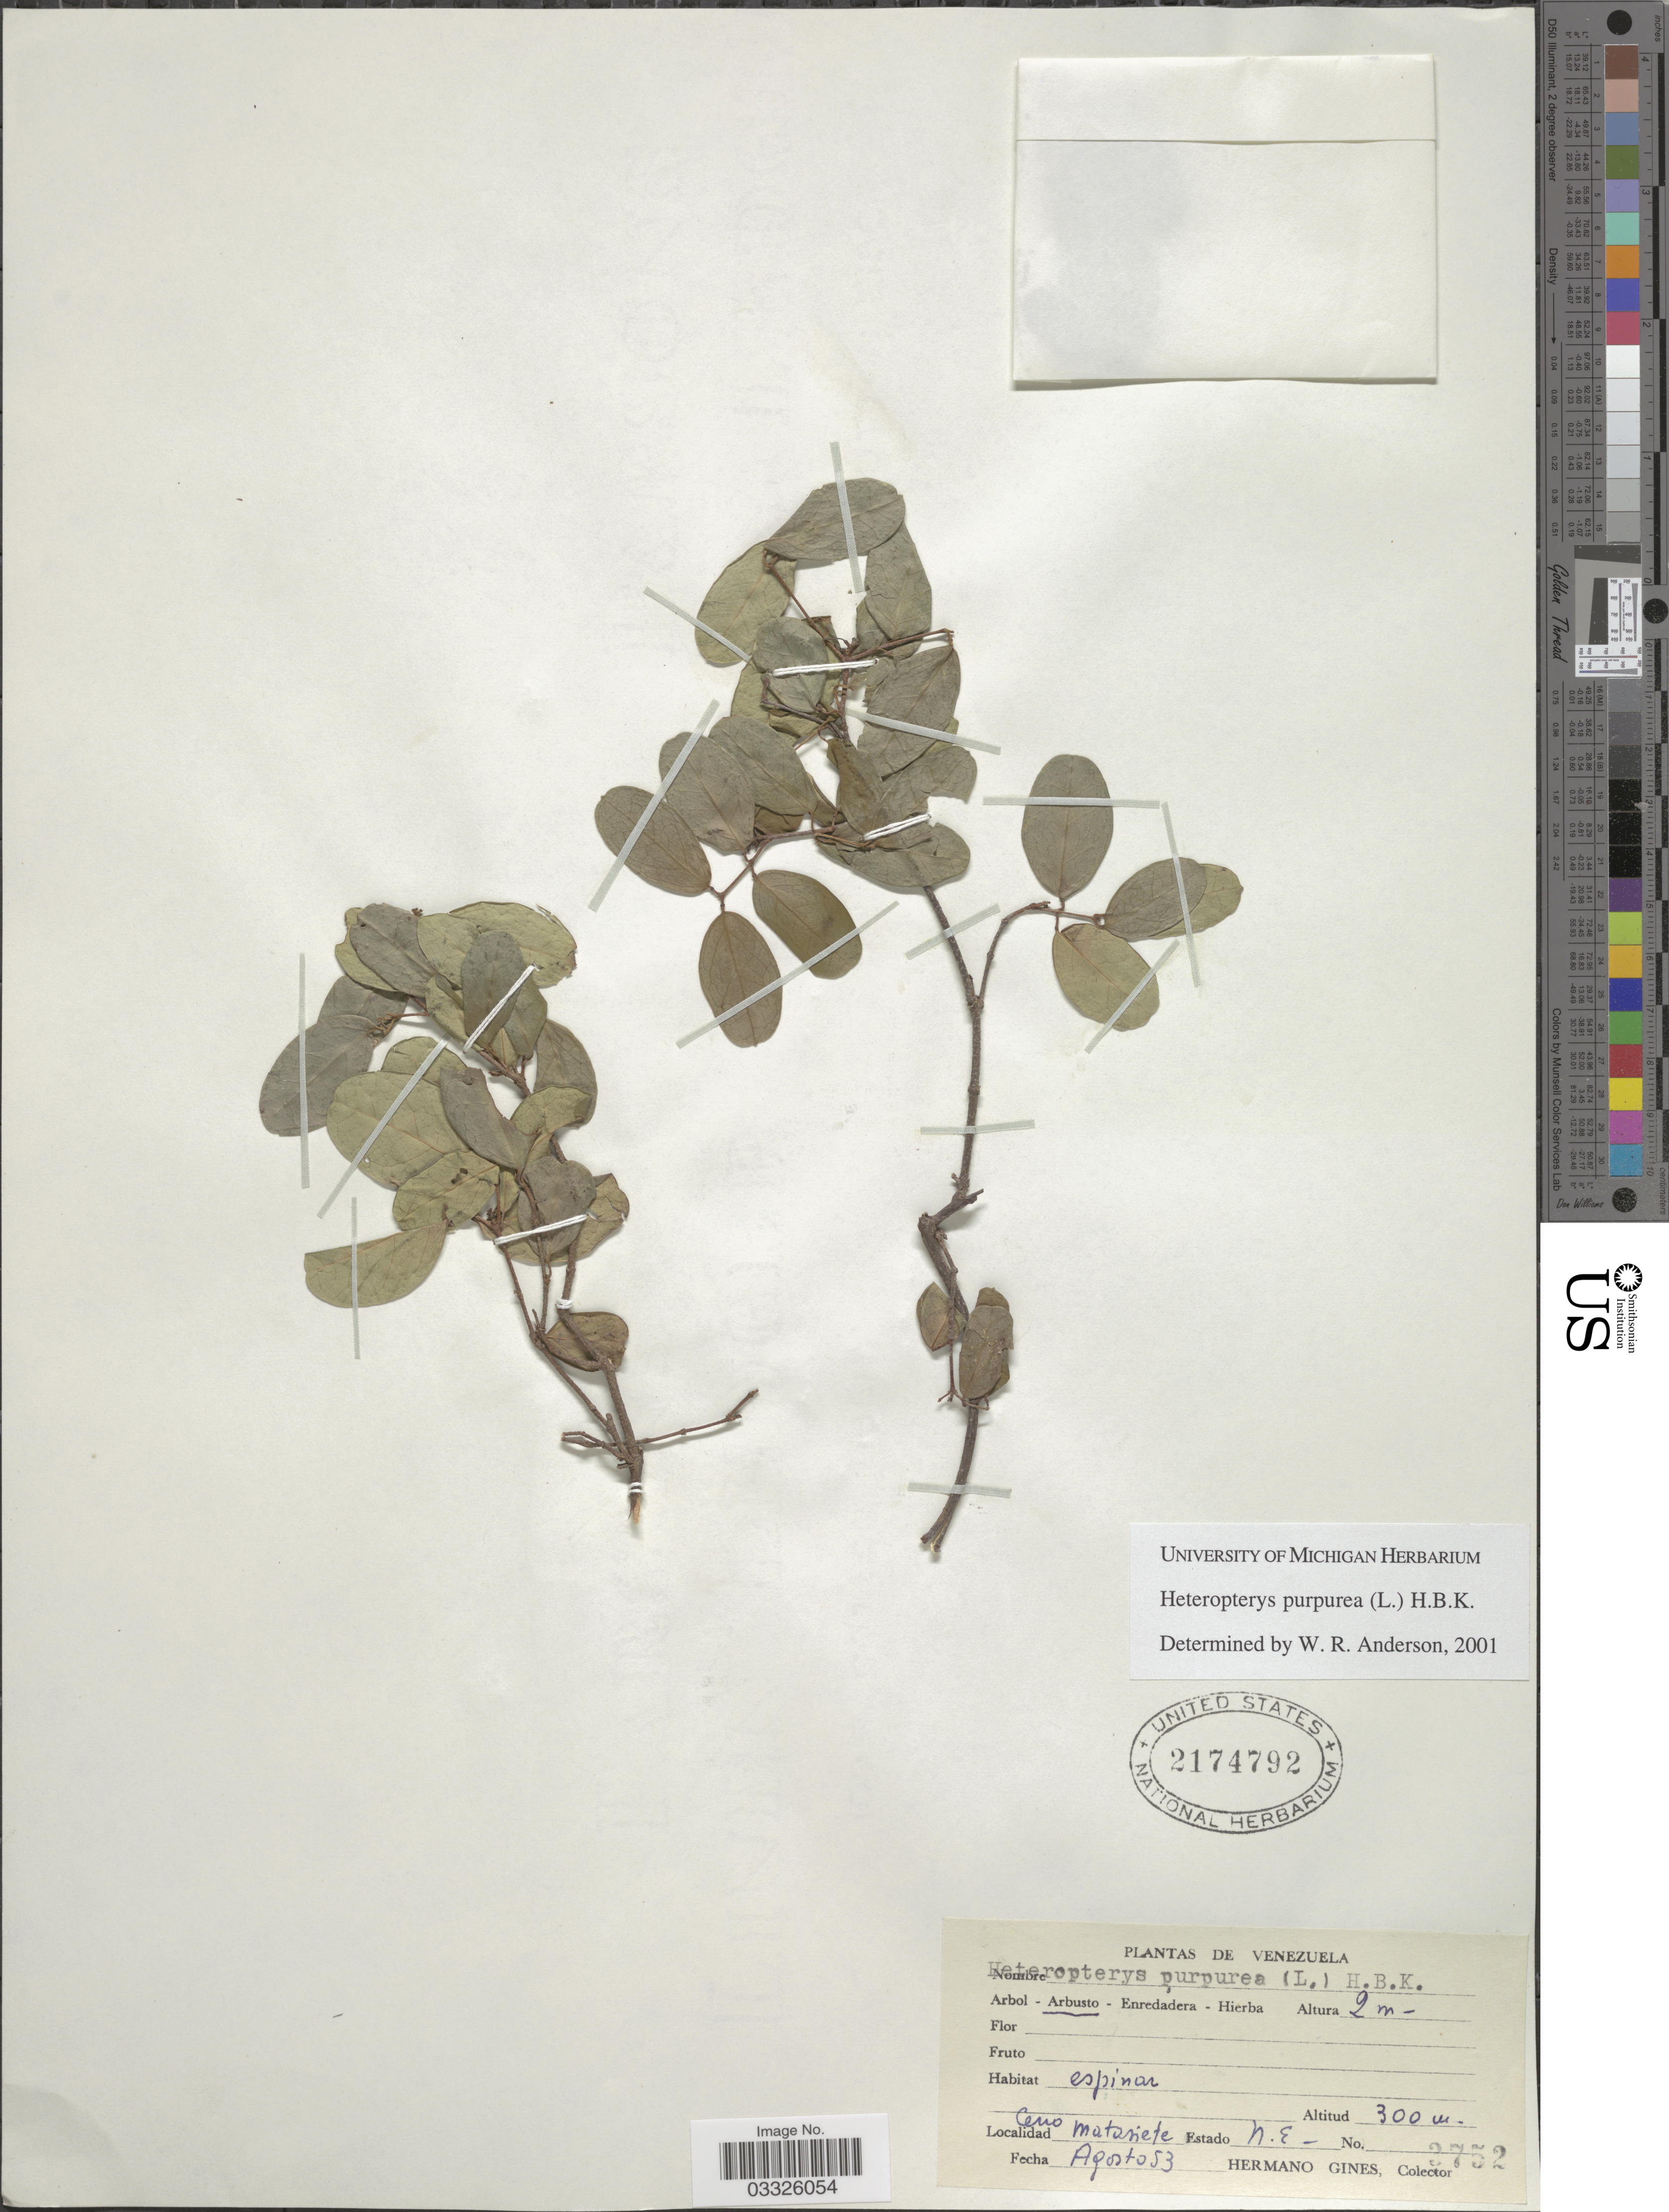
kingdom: Plantae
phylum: Tracheophyta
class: Magnoliopsida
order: Malpighiales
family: Malpighiaceae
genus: Heteropterys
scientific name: Heteropterys purpurea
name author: (L.) Kunth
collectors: Bro. Gines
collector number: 3752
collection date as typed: Transcribed d/m/y: /8/53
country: Venezuela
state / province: Nueva Esparta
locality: Cerro Matasiete. Estado N. E.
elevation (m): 300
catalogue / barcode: US 2174792